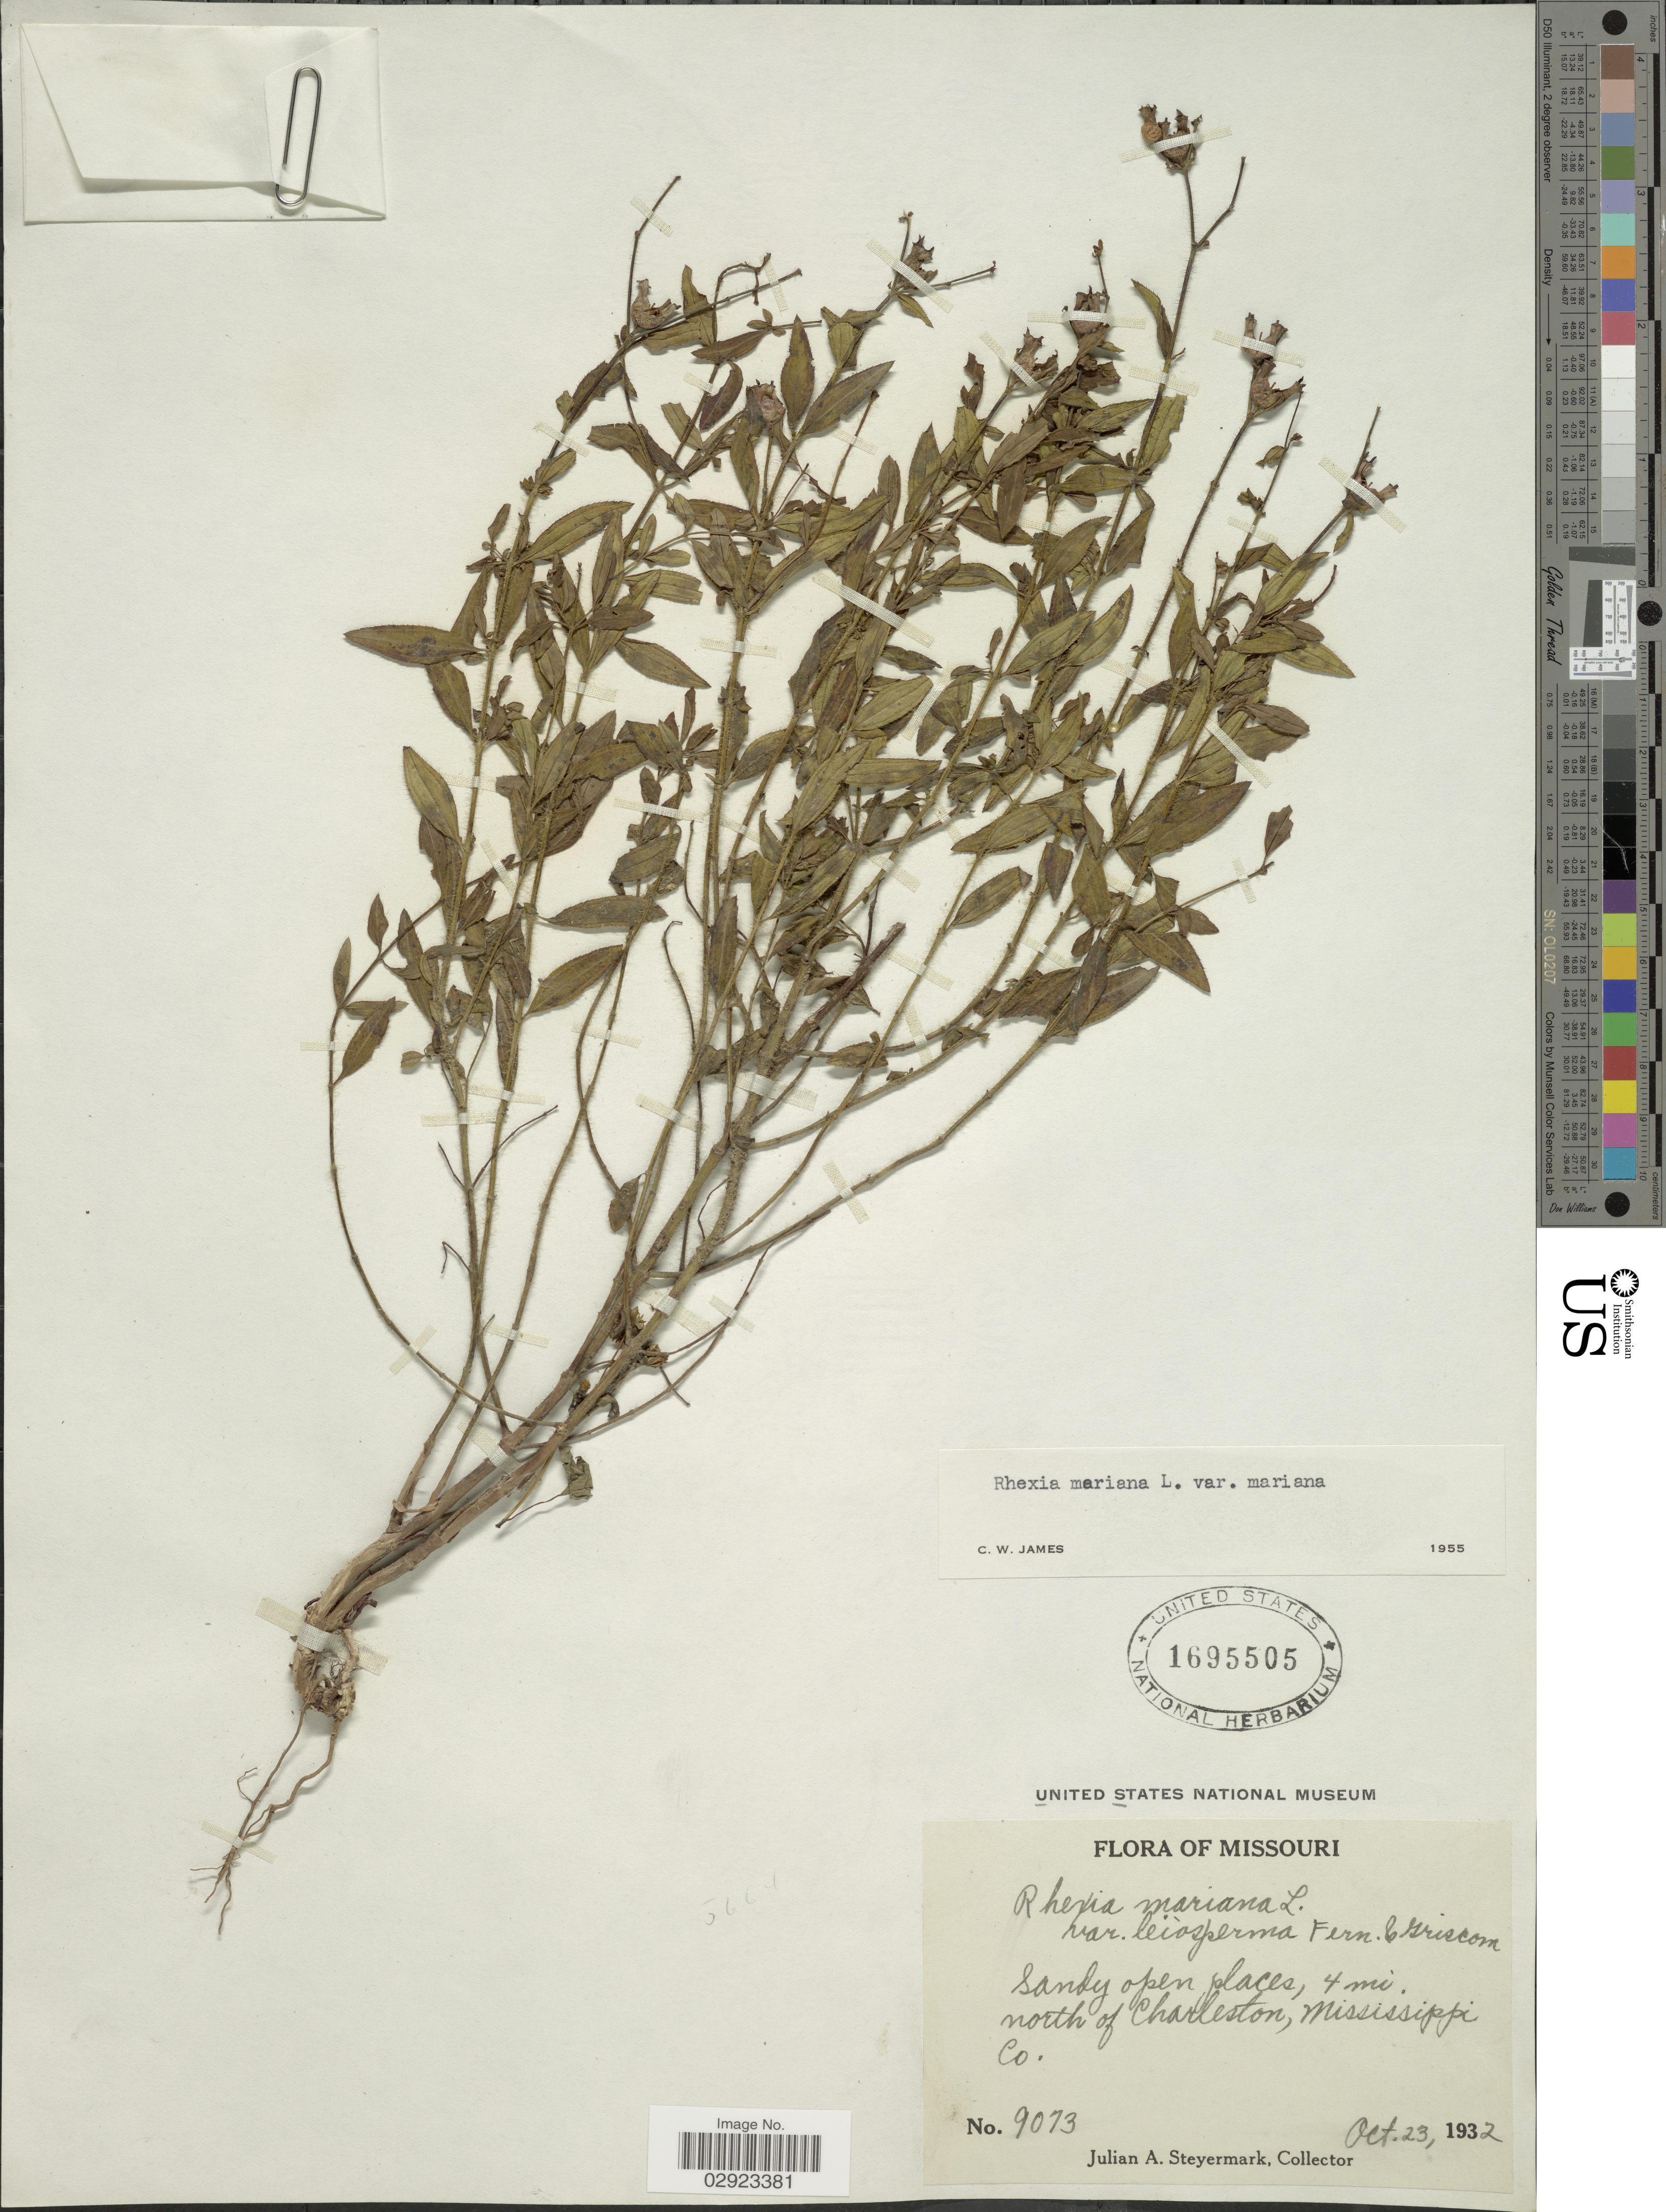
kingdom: Plantae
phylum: Tracheophyta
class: Magnoliopsida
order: Myrtales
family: Melastomataceae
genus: Rhexia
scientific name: Rhexia mariana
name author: L.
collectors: J. Steyermark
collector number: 9073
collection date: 1932-10-23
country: United States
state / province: Missouri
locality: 4 mi. north of Charleston, Mississippi Co.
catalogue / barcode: US 1695505